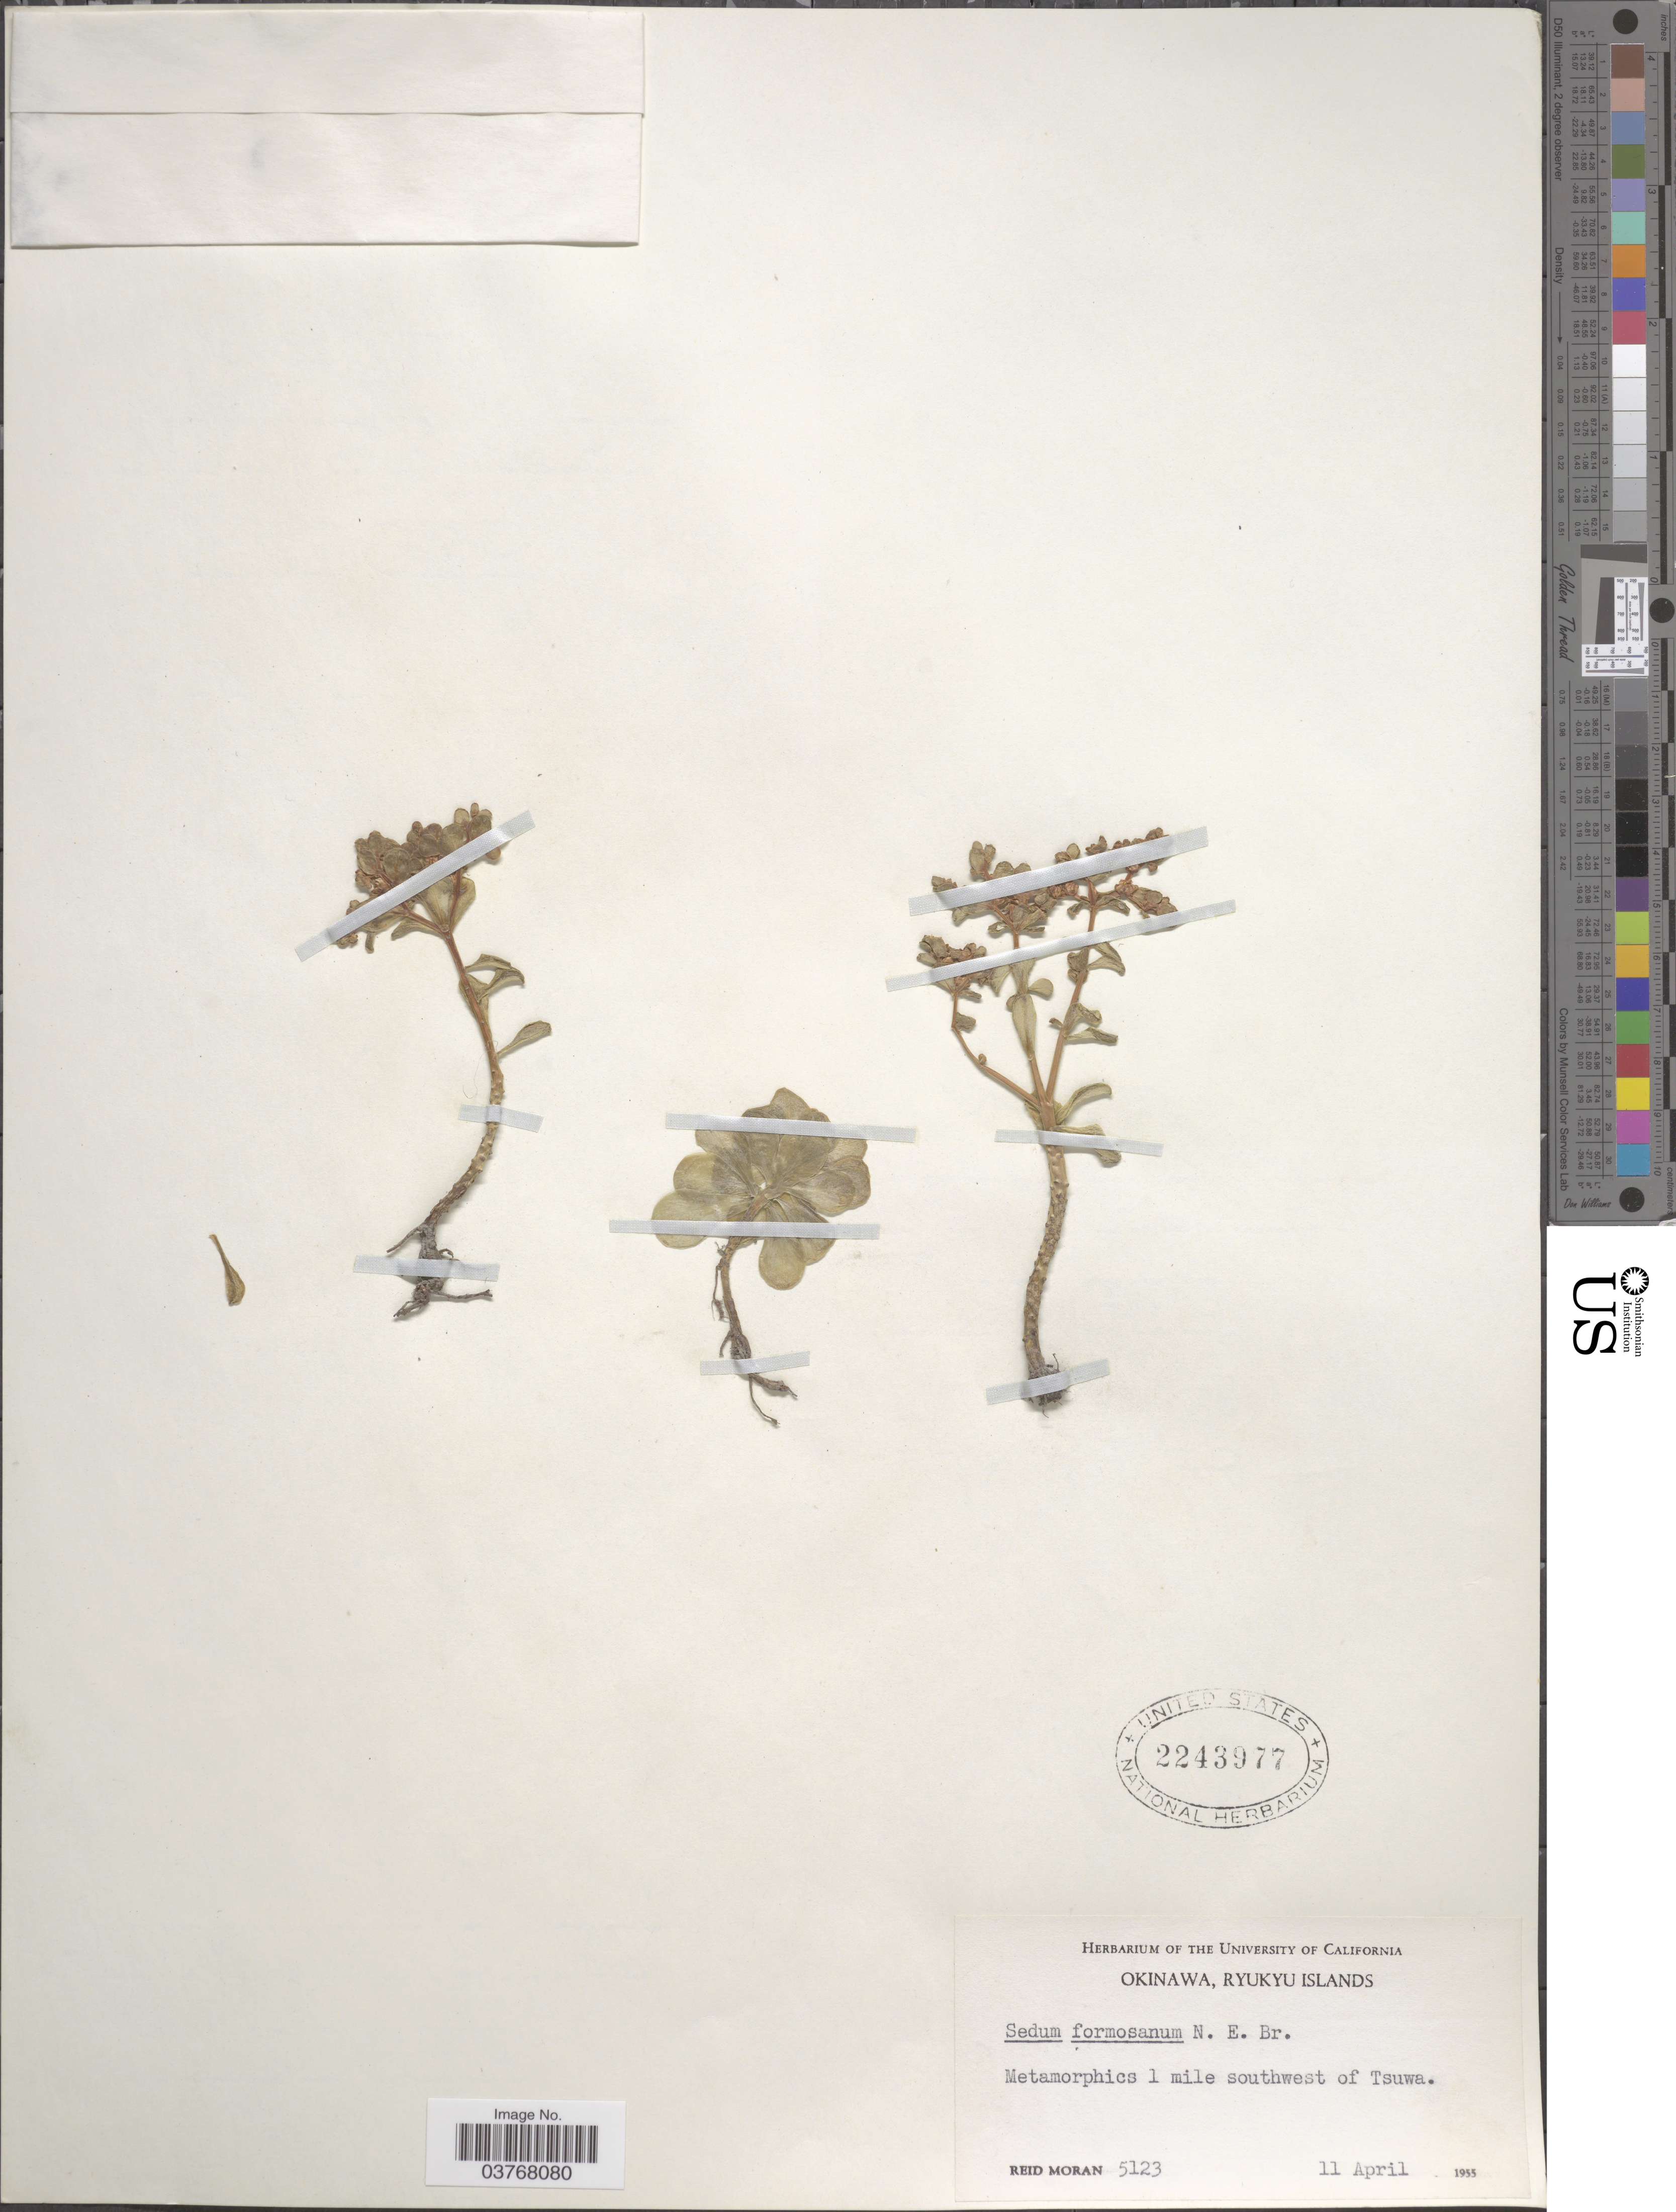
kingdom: Plantae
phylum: Tracheophyta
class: Magnoliopsida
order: Saxifragales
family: Crassulaceae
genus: Sedum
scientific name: Sedum formosanum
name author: N.E. Br.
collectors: R. V. Moran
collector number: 5123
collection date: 1955-04-11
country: Japan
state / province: Okinawa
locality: Ryukyu Islands. 1 mile southwest of Tsuwa.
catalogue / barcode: US 2243977